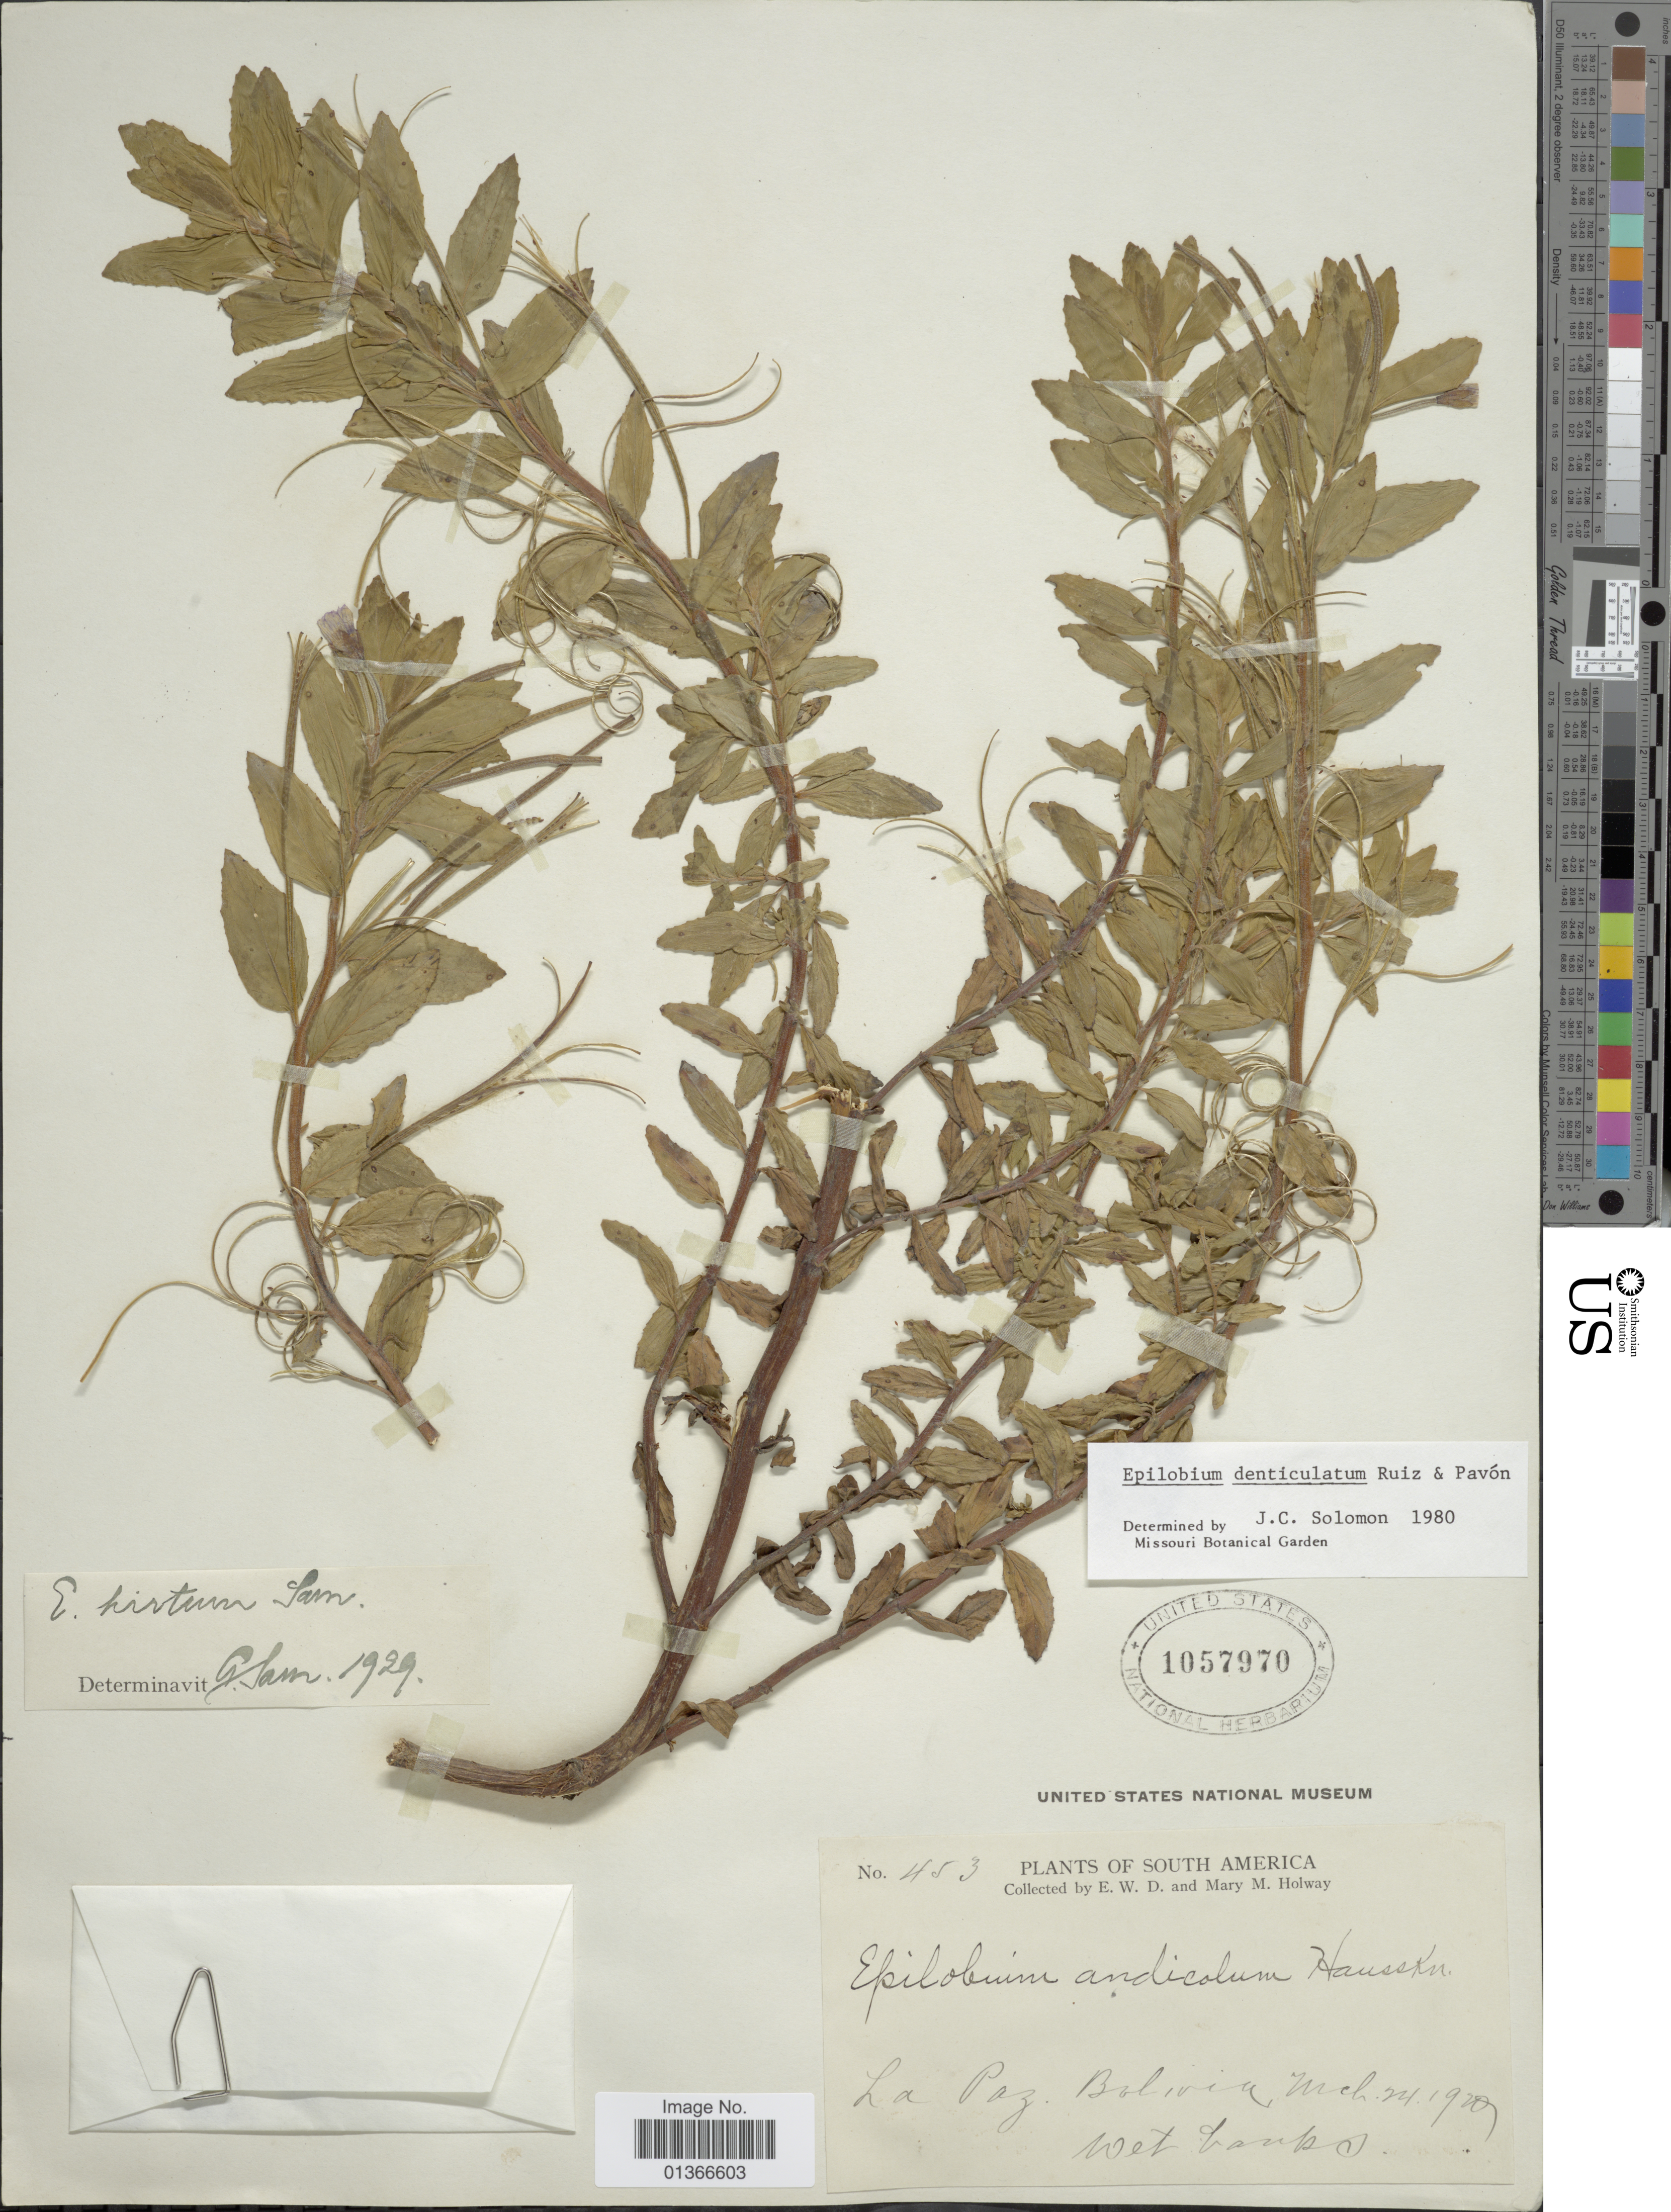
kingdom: Plantae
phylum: Tracheophyta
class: Magnoliopsida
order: Myrtales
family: Onagraceae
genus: Epilobium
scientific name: Epilobium denticulatum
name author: Ruiz & Pav.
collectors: E. W. D. Holway & M. M. Holway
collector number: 453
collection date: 1920-03-24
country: Bolivia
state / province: La Paz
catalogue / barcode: US 1057970